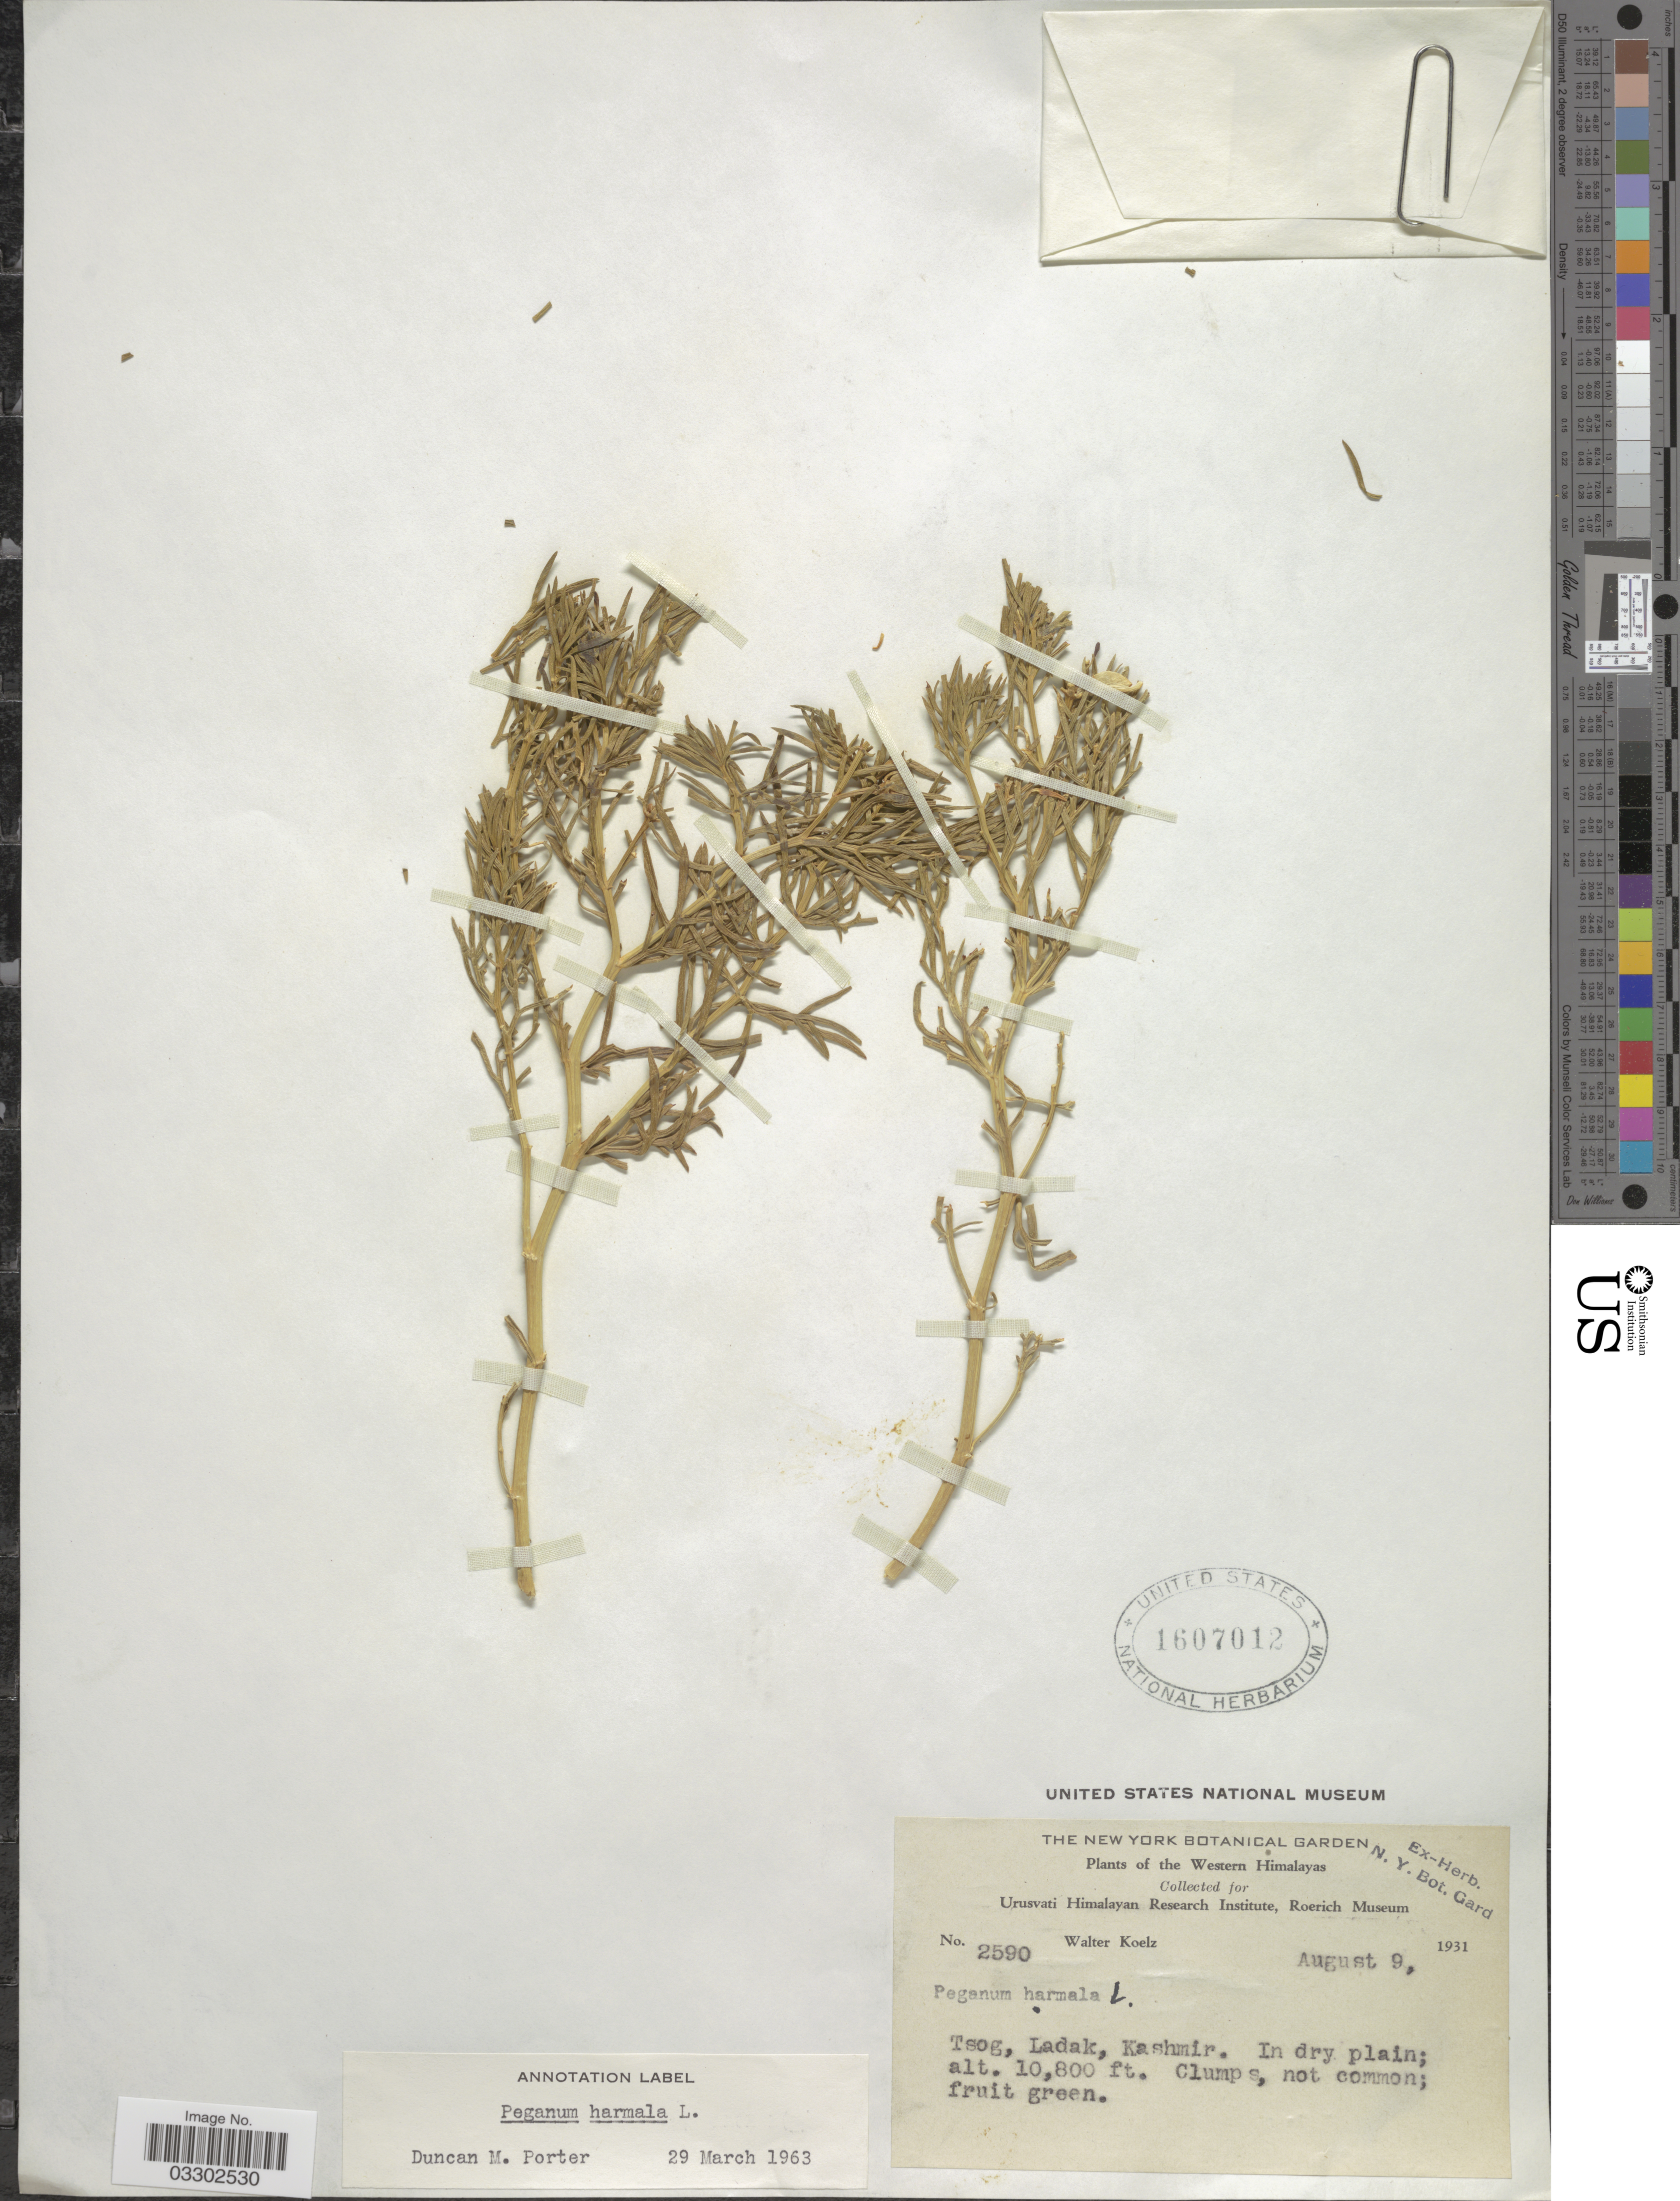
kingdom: Plantae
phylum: Tracheophyta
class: Magnoliopsida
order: Sapindales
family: Tetradiclidaceae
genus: Peganum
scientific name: Peganum harmala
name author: L.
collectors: W. N. Koelz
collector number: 2590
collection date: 1931-08-09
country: India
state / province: Ladakh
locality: Western Himalayas. Tsog, Ladak, Kashmir.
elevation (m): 3292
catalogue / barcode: US 1607012